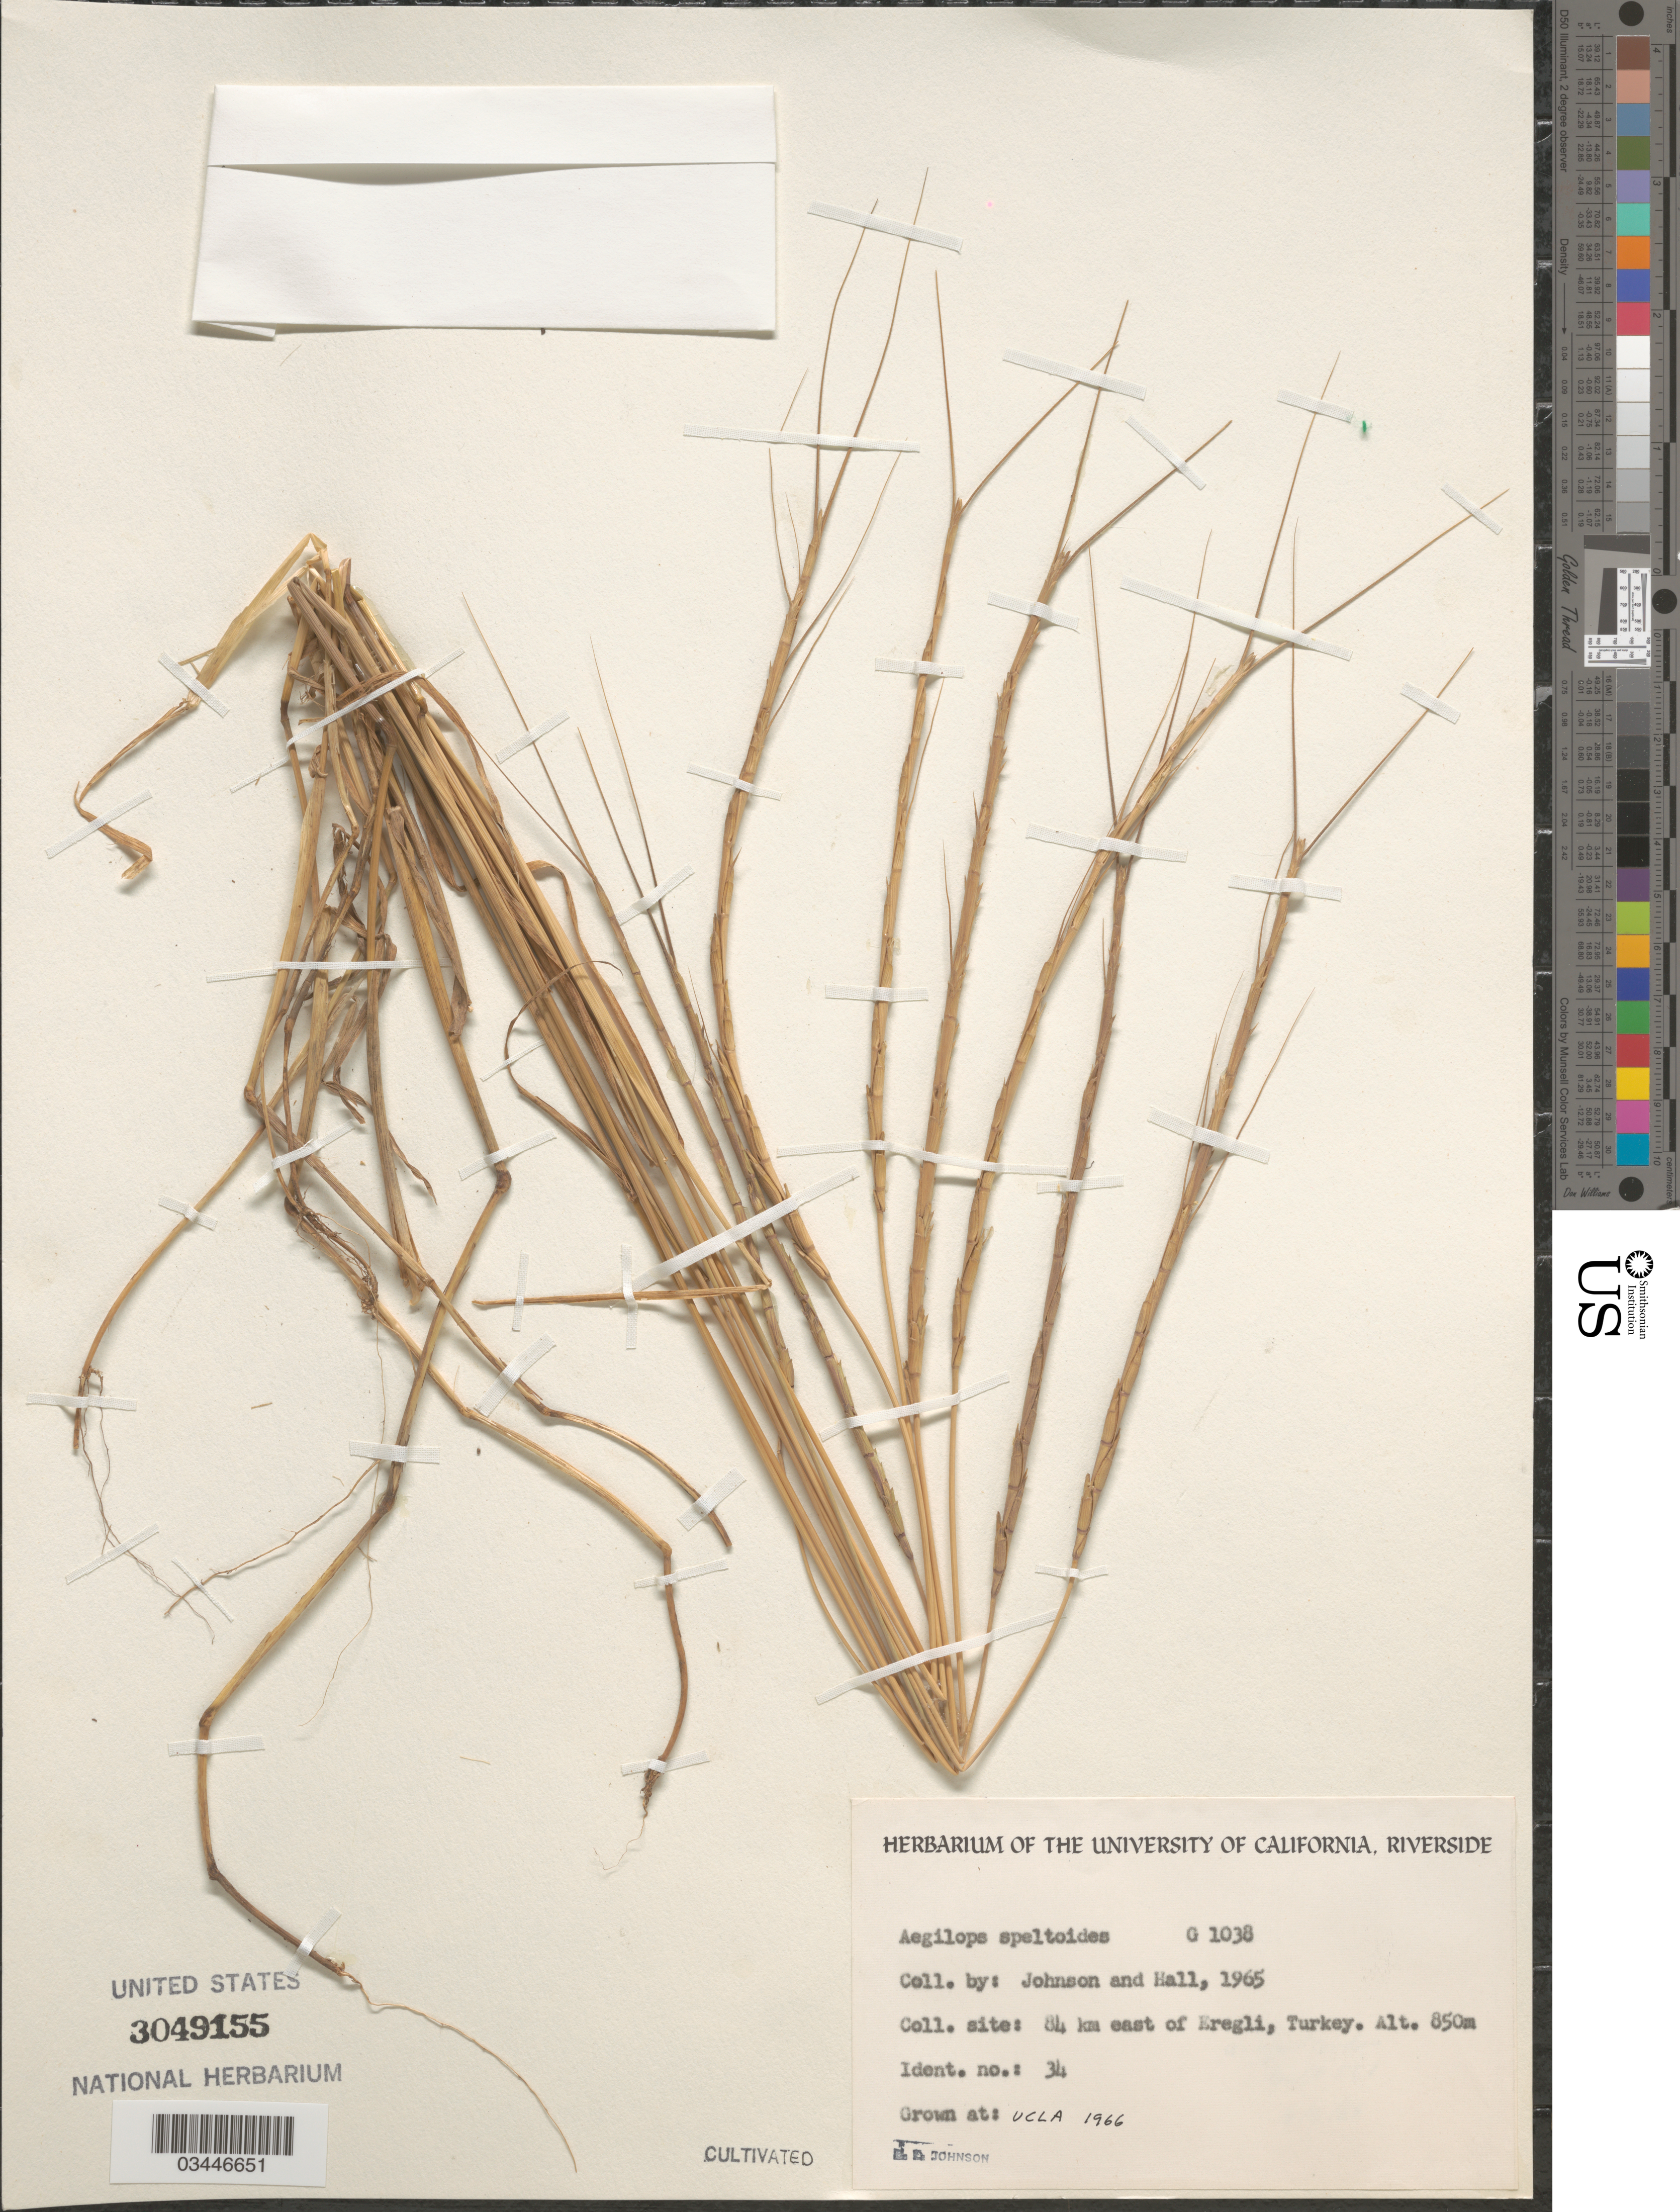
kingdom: Plantae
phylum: Tracheophyta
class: Liliopsida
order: Poales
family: Poaceae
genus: Aegilops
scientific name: Aegilops speltoides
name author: Tausch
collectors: B. Johnson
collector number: G1038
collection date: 1966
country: United States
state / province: California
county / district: Los Angeles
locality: UCLA.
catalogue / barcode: US 3049155